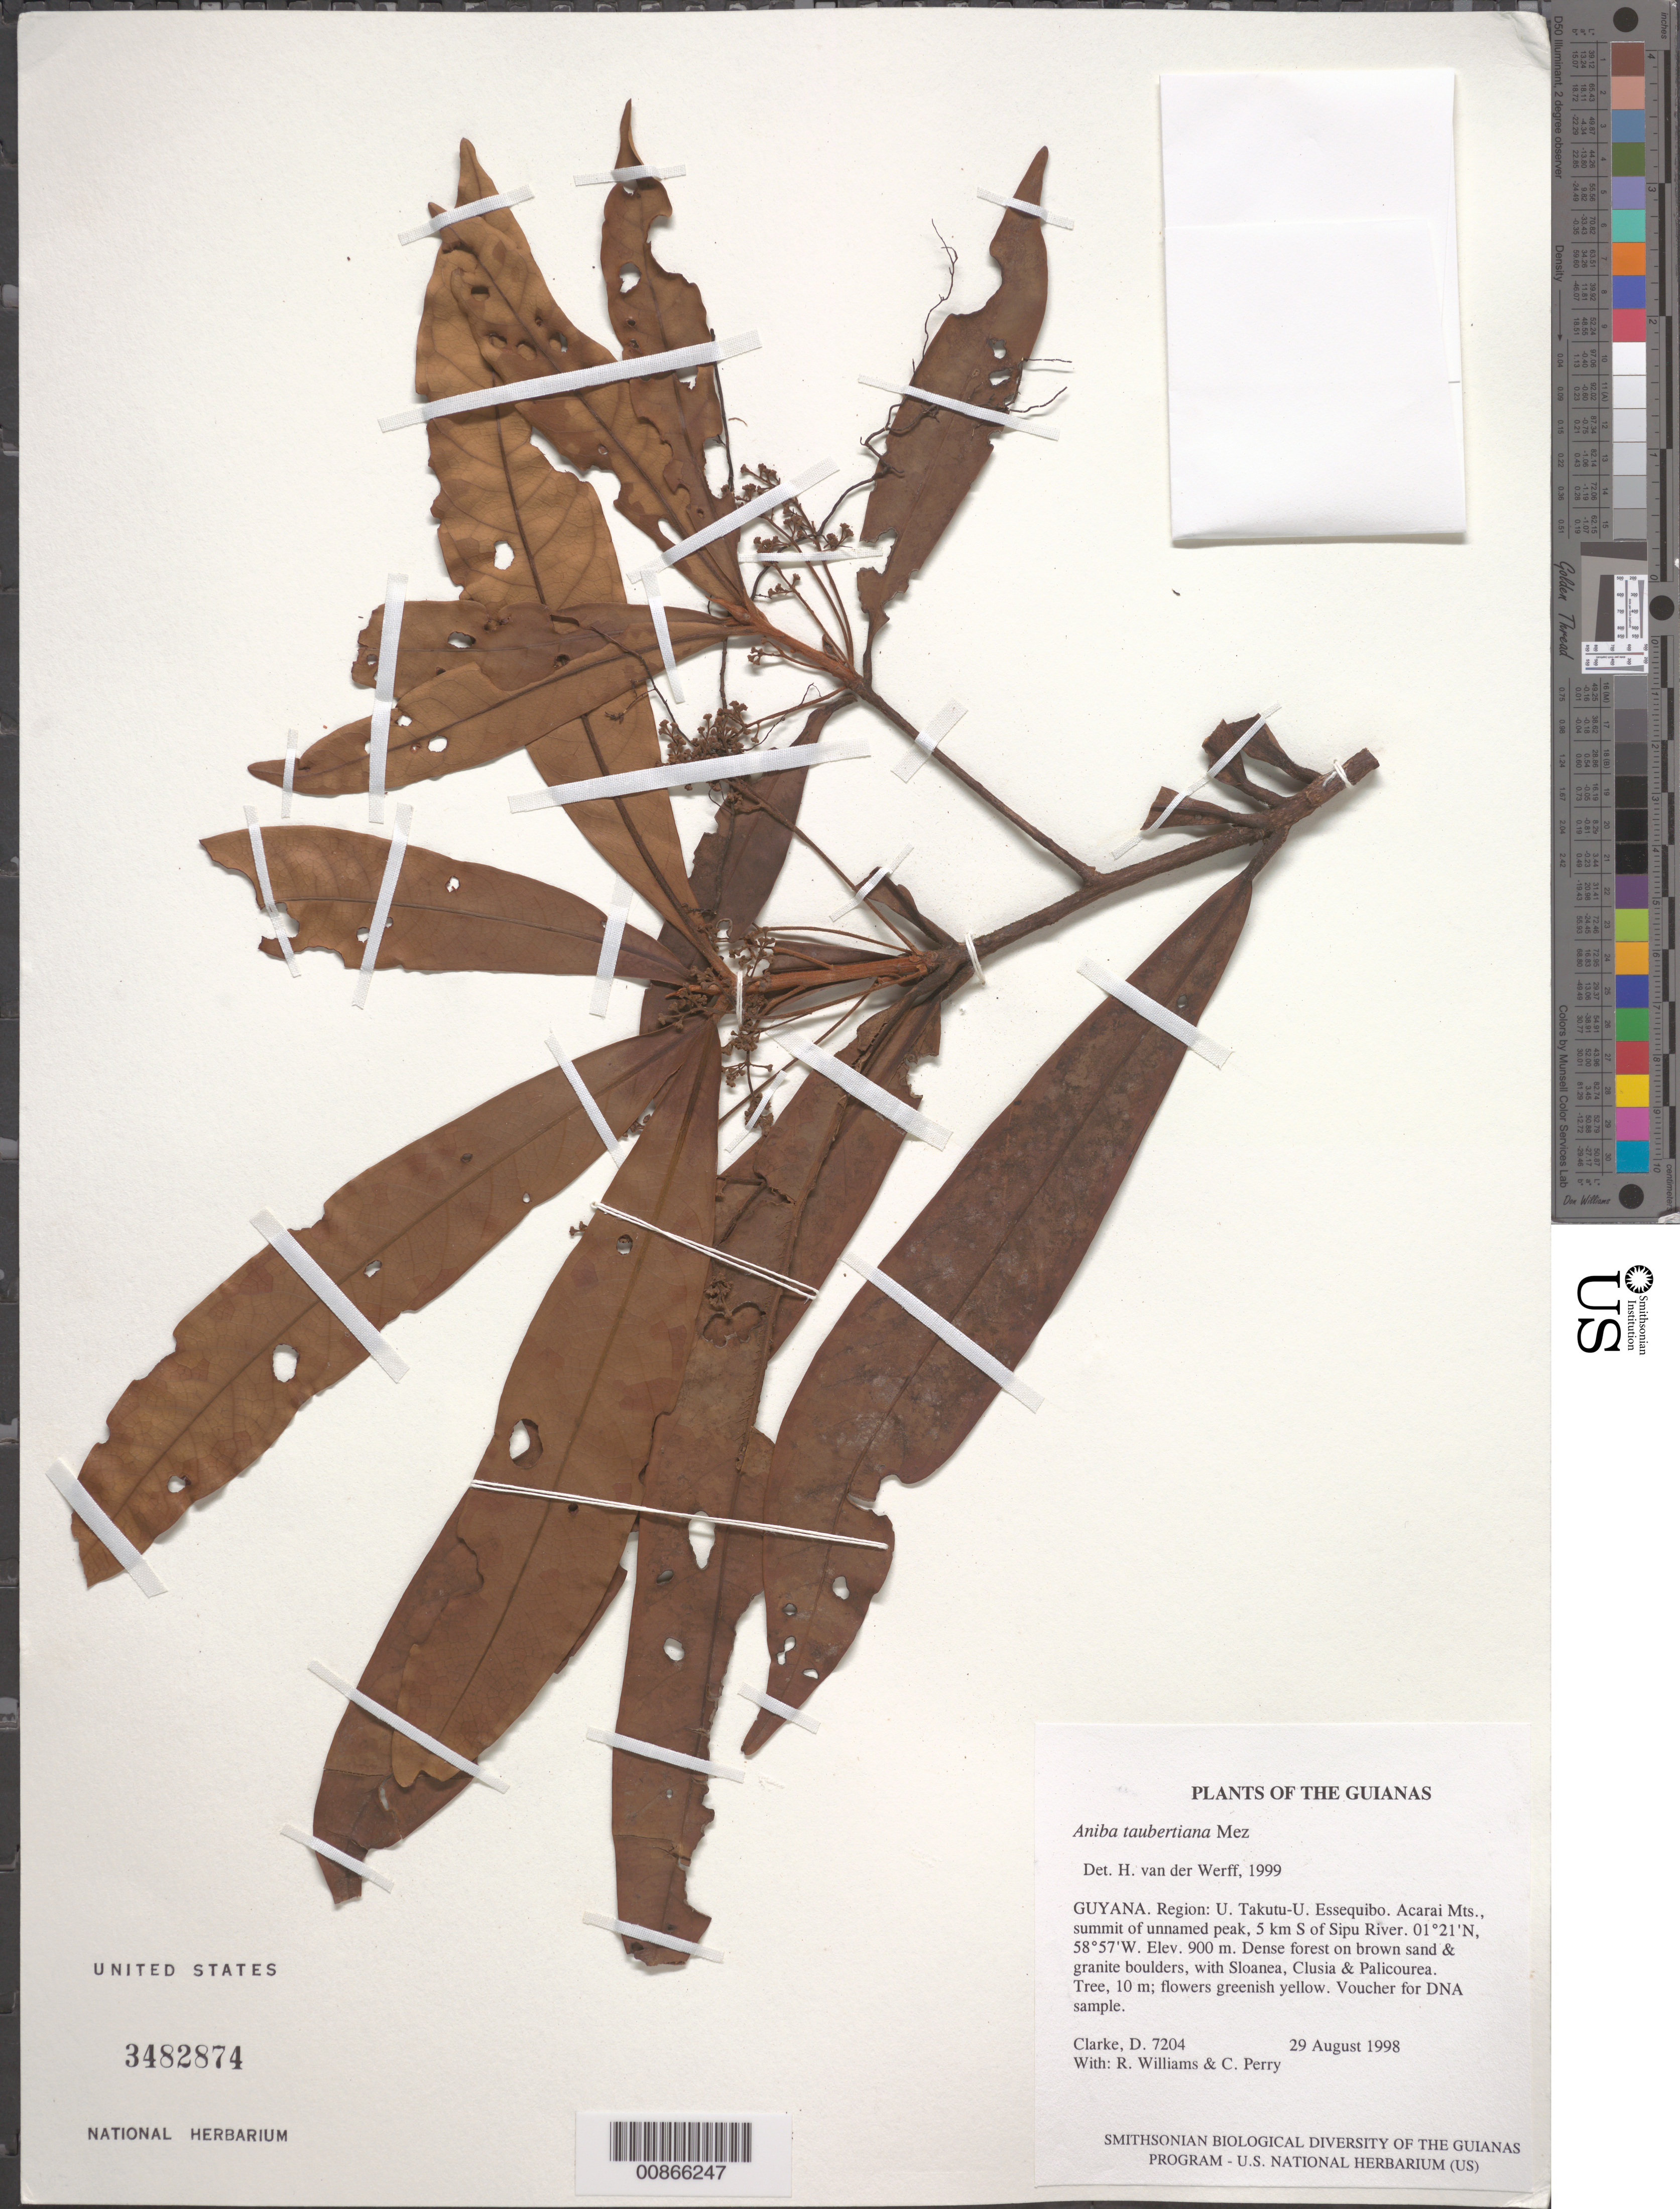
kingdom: Plantae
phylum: Tracheophyta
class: Magnoliopsida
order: Laurales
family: Lauraceae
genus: Aniba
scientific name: Aniba taubertiana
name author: Mez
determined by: van der Werff, H., (MO), Missouri Botanical Garden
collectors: H. D. Clarke, R. Williams & C. Perry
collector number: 7204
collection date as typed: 29 August 1998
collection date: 1998-08-29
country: Guyana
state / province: U. Takutu-U. Essequibo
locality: Acarai Mts., summit of unnamed peak, 5 km S of Sipu River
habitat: Dense forest on brown sand & granite boulders, with Sloanea, Clusia & Palicourea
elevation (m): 900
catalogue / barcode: US 3482874